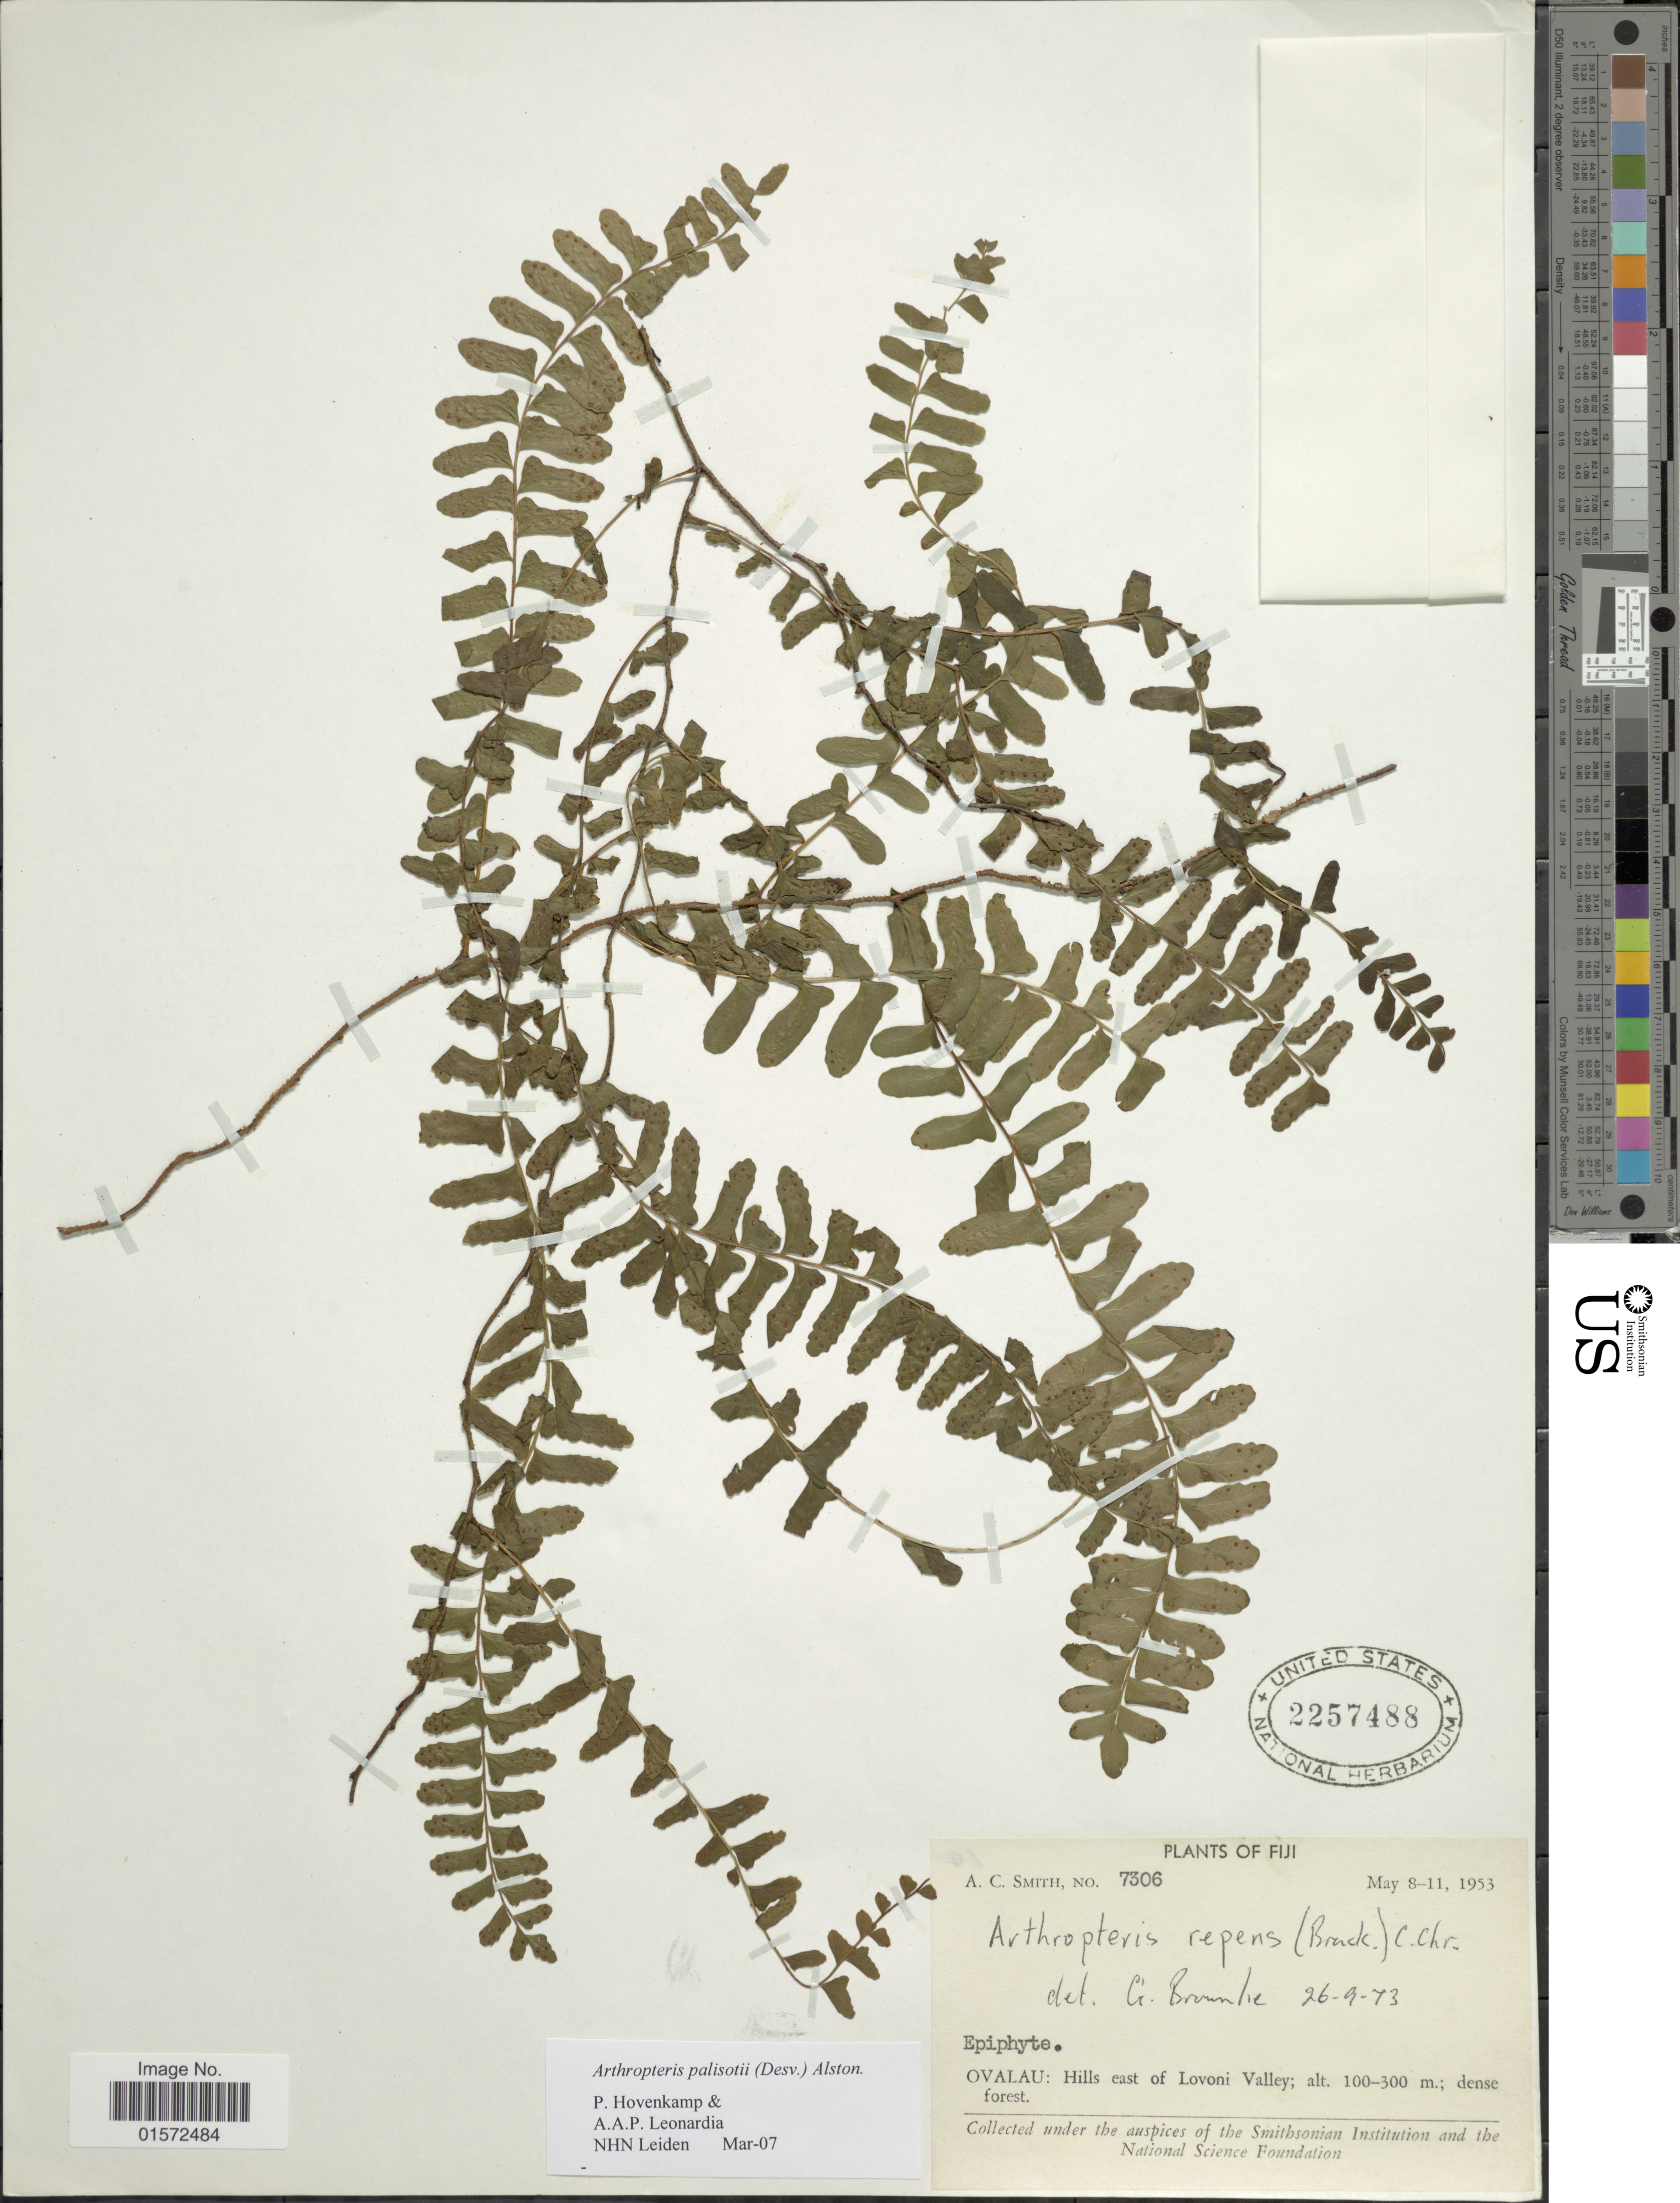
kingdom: Plantae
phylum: Tracheophyta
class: Polypodiopsida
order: Polypodiales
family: Tectariaceae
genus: Arthropteris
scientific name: Arthropteris palisotii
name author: (Desv.) Alston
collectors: A. C. Smith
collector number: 7306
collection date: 1953-05-08/1953-05-11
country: Fiji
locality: Ovalau: hills east of Lovoni Valley.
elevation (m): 100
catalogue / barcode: US 2257488